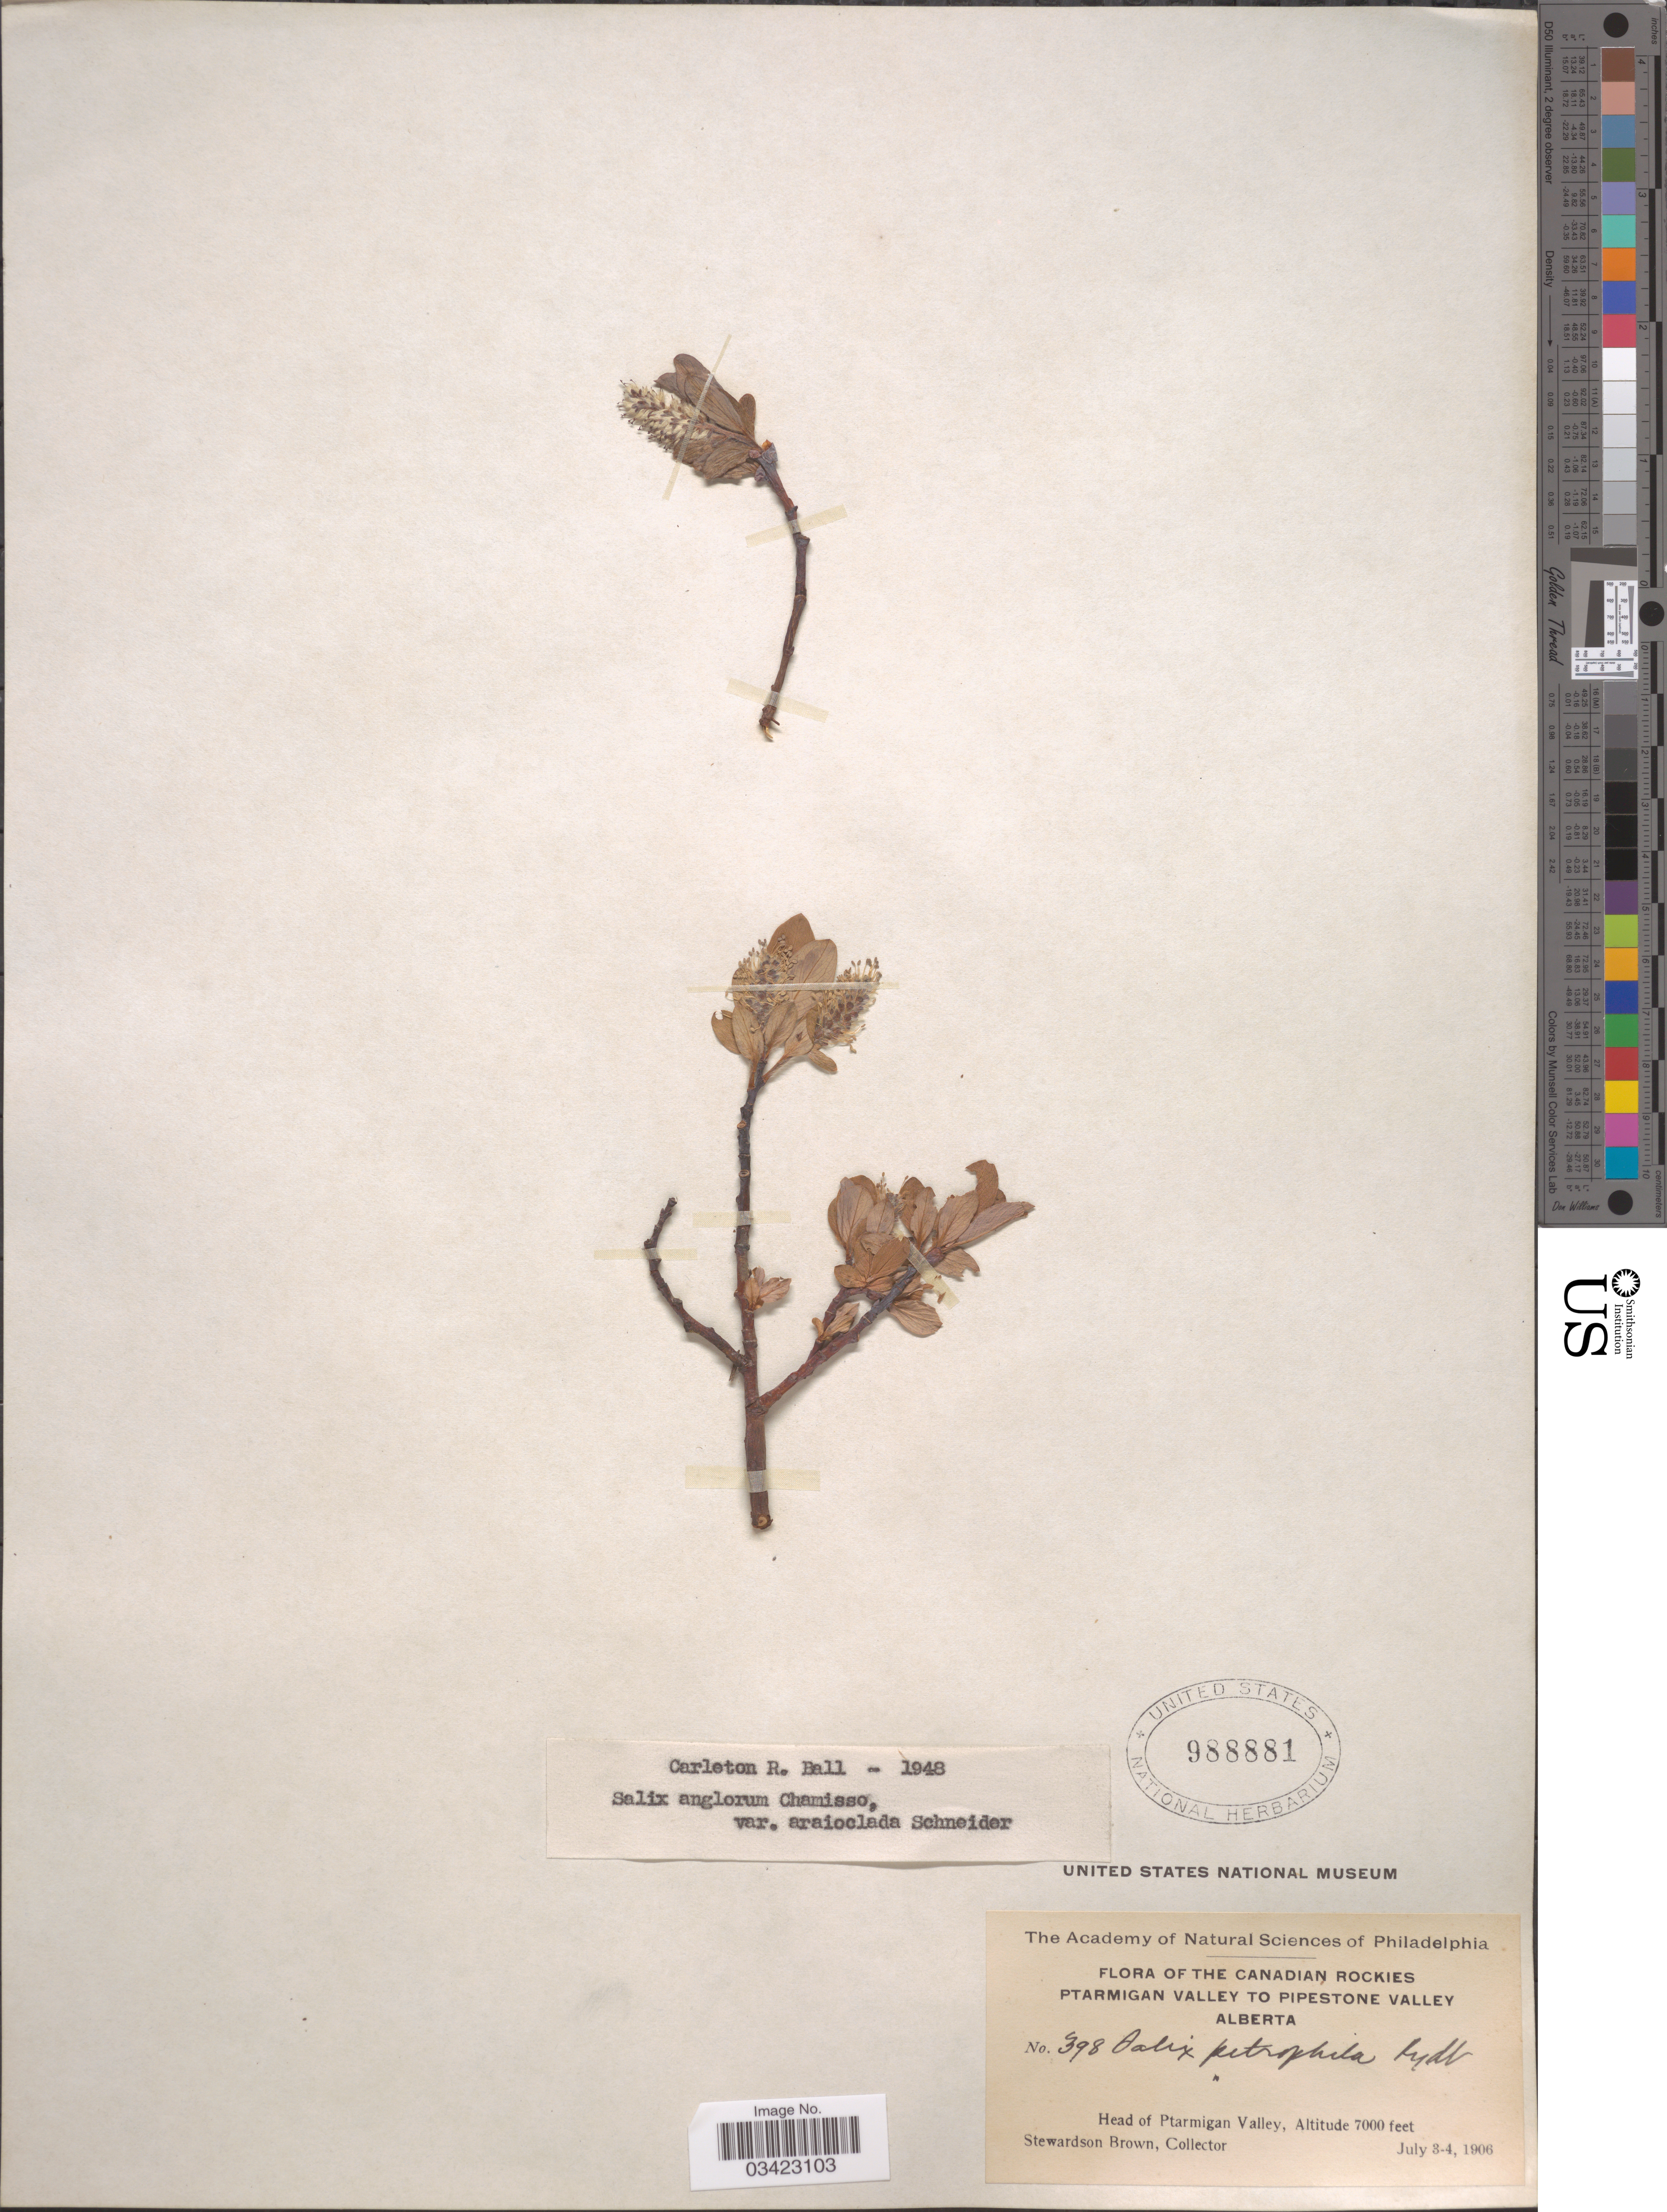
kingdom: Plantae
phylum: Tracheophyta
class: Magnoliopsida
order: Malpighiales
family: Salicaceae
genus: Salix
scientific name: Salix anglorum var. araioclada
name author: C.K. Schneid.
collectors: S. Brown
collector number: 398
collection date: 1906-07-03/1906-07-04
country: Canada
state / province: Alberta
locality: The Canadian Rockies. Ptarmigan Valley to Pipestone Valley. Head of Ptarmigan Valley.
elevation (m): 2134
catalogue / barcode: US 988881